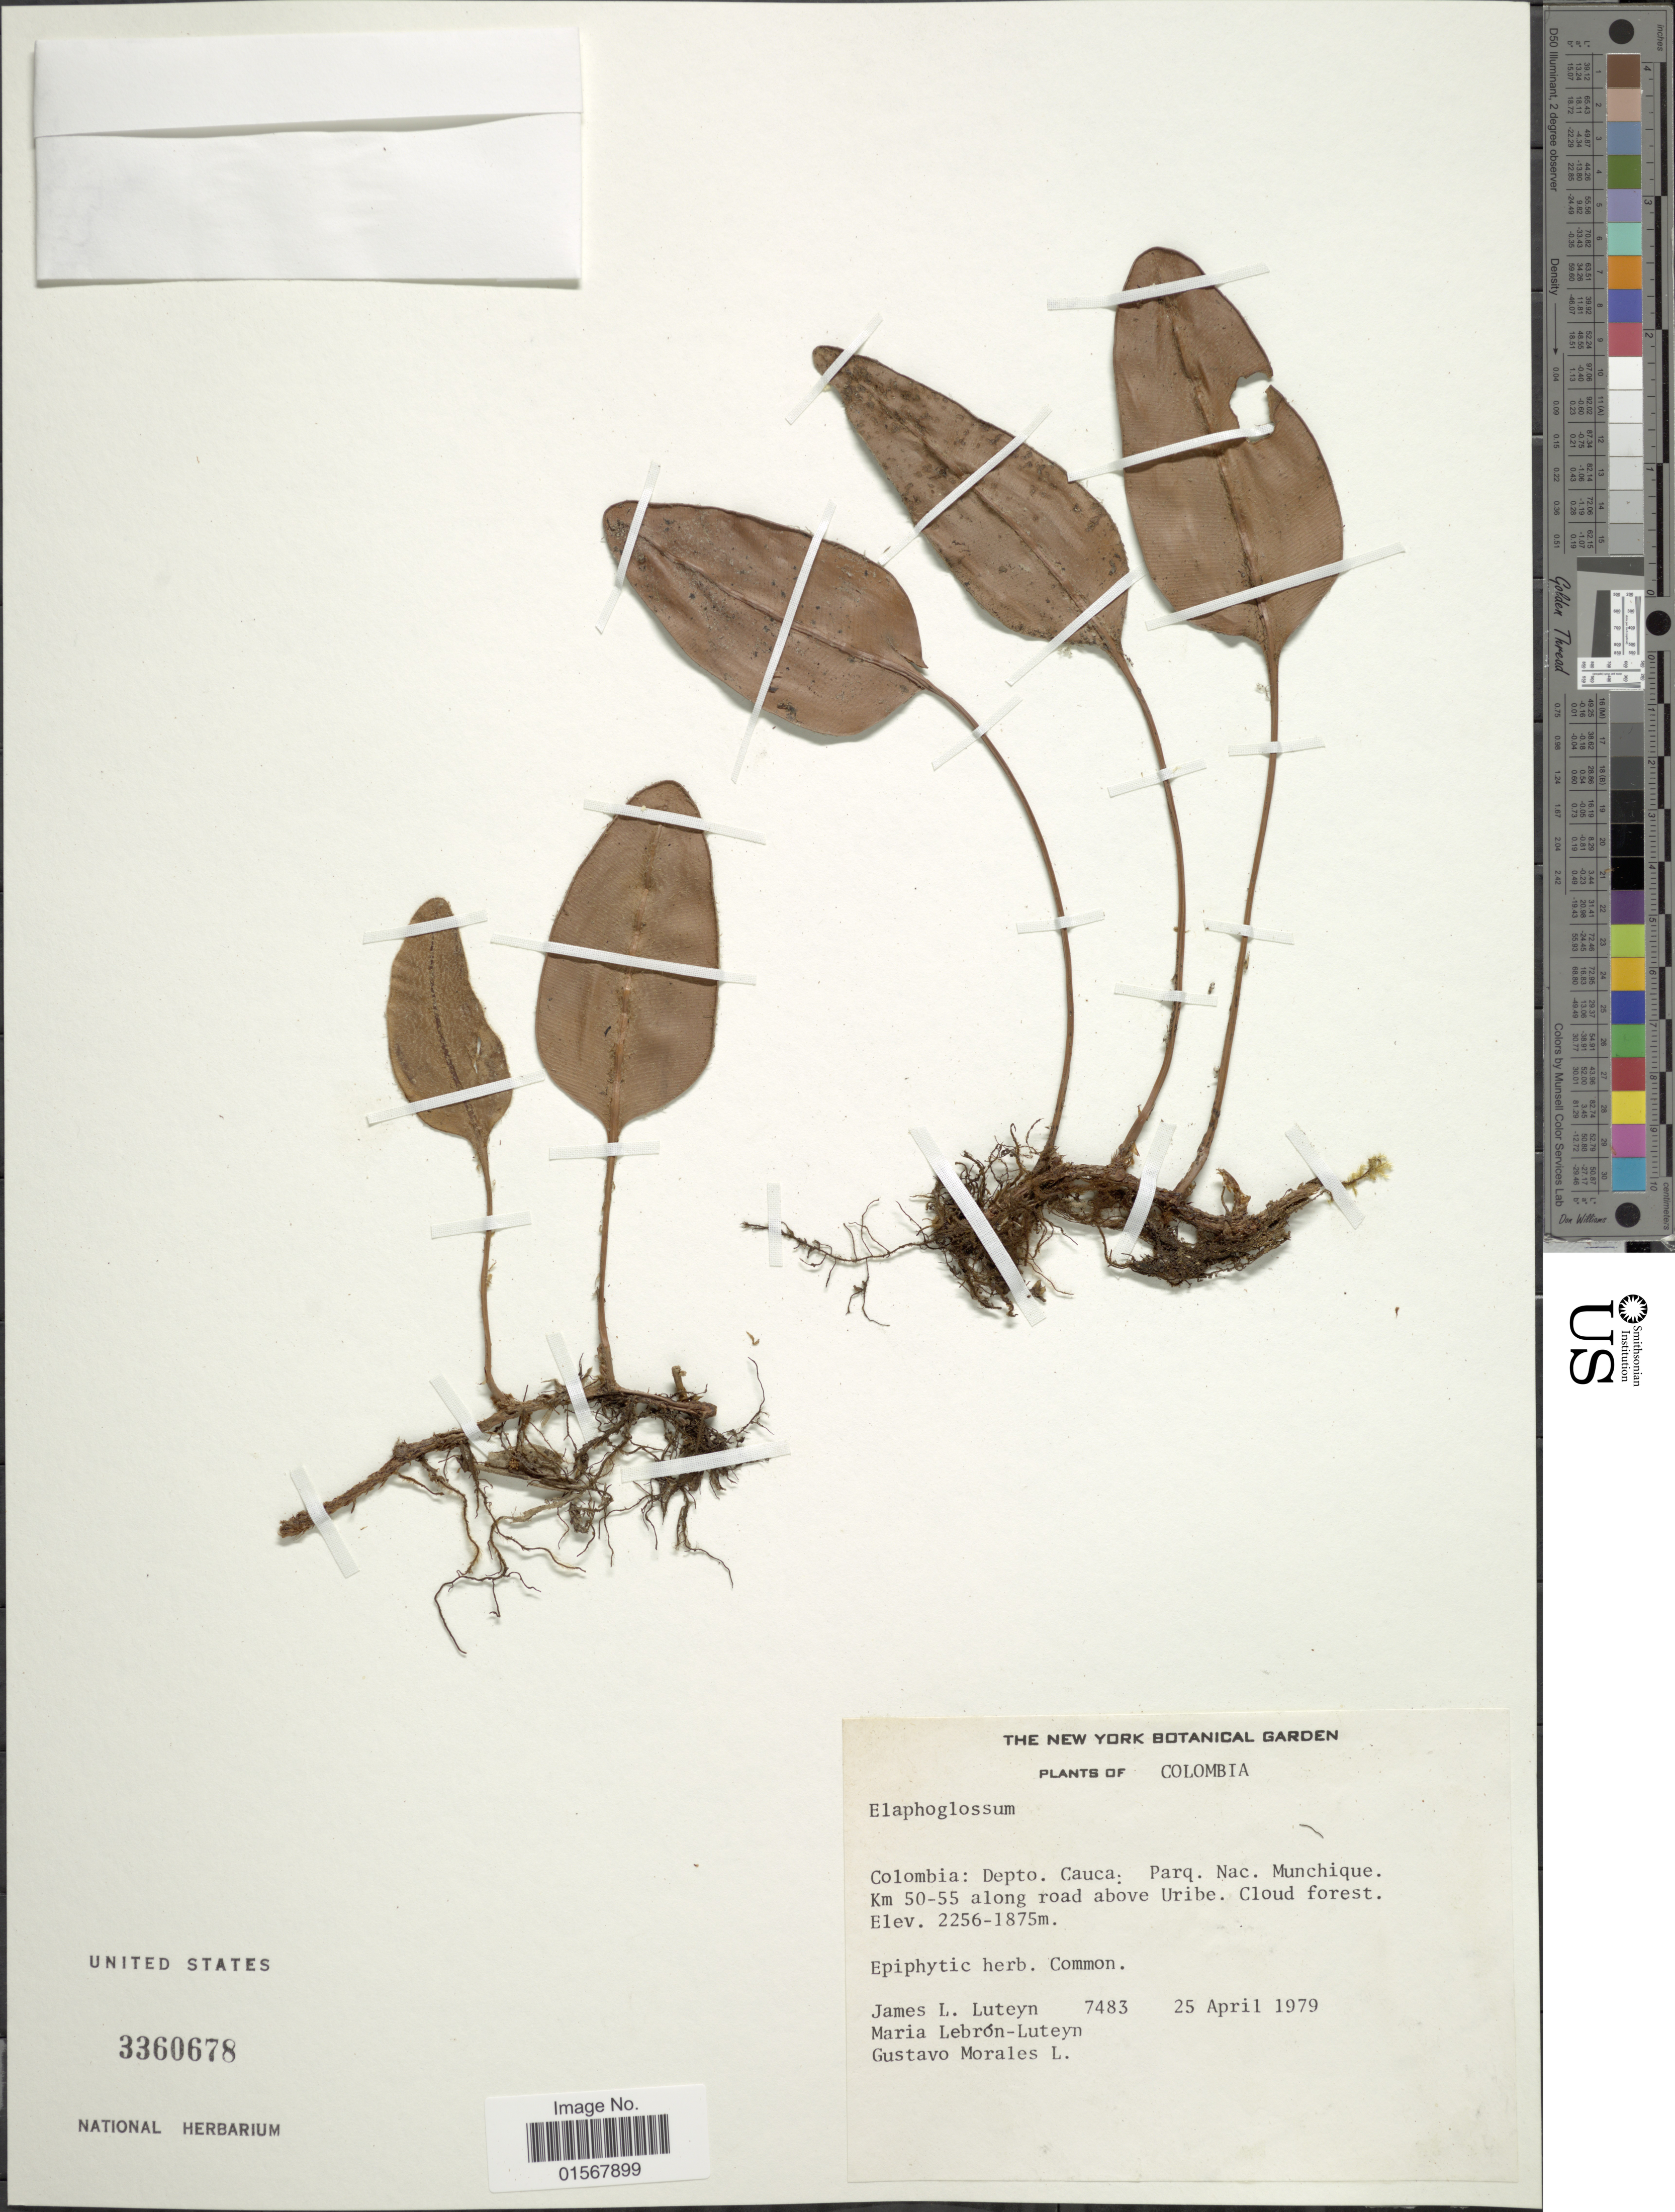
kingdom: Plantae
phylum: Tracheophyta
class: Polypodiopsida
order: Polypodiales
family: Dryopteridaceae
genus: Elaphoglossum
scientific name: Elaphoglossum sp.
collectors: J. L. Luteyn, M. L. Lebrón-Luteyn & G. Morales L.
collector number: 7483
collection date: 1979-04-25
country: Colombia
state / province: Cauca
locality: Colombia: Depto. Cauca: Parq. Nac. Munchiquem Km 50-55 along road above Uribe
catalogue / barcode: US 3360678